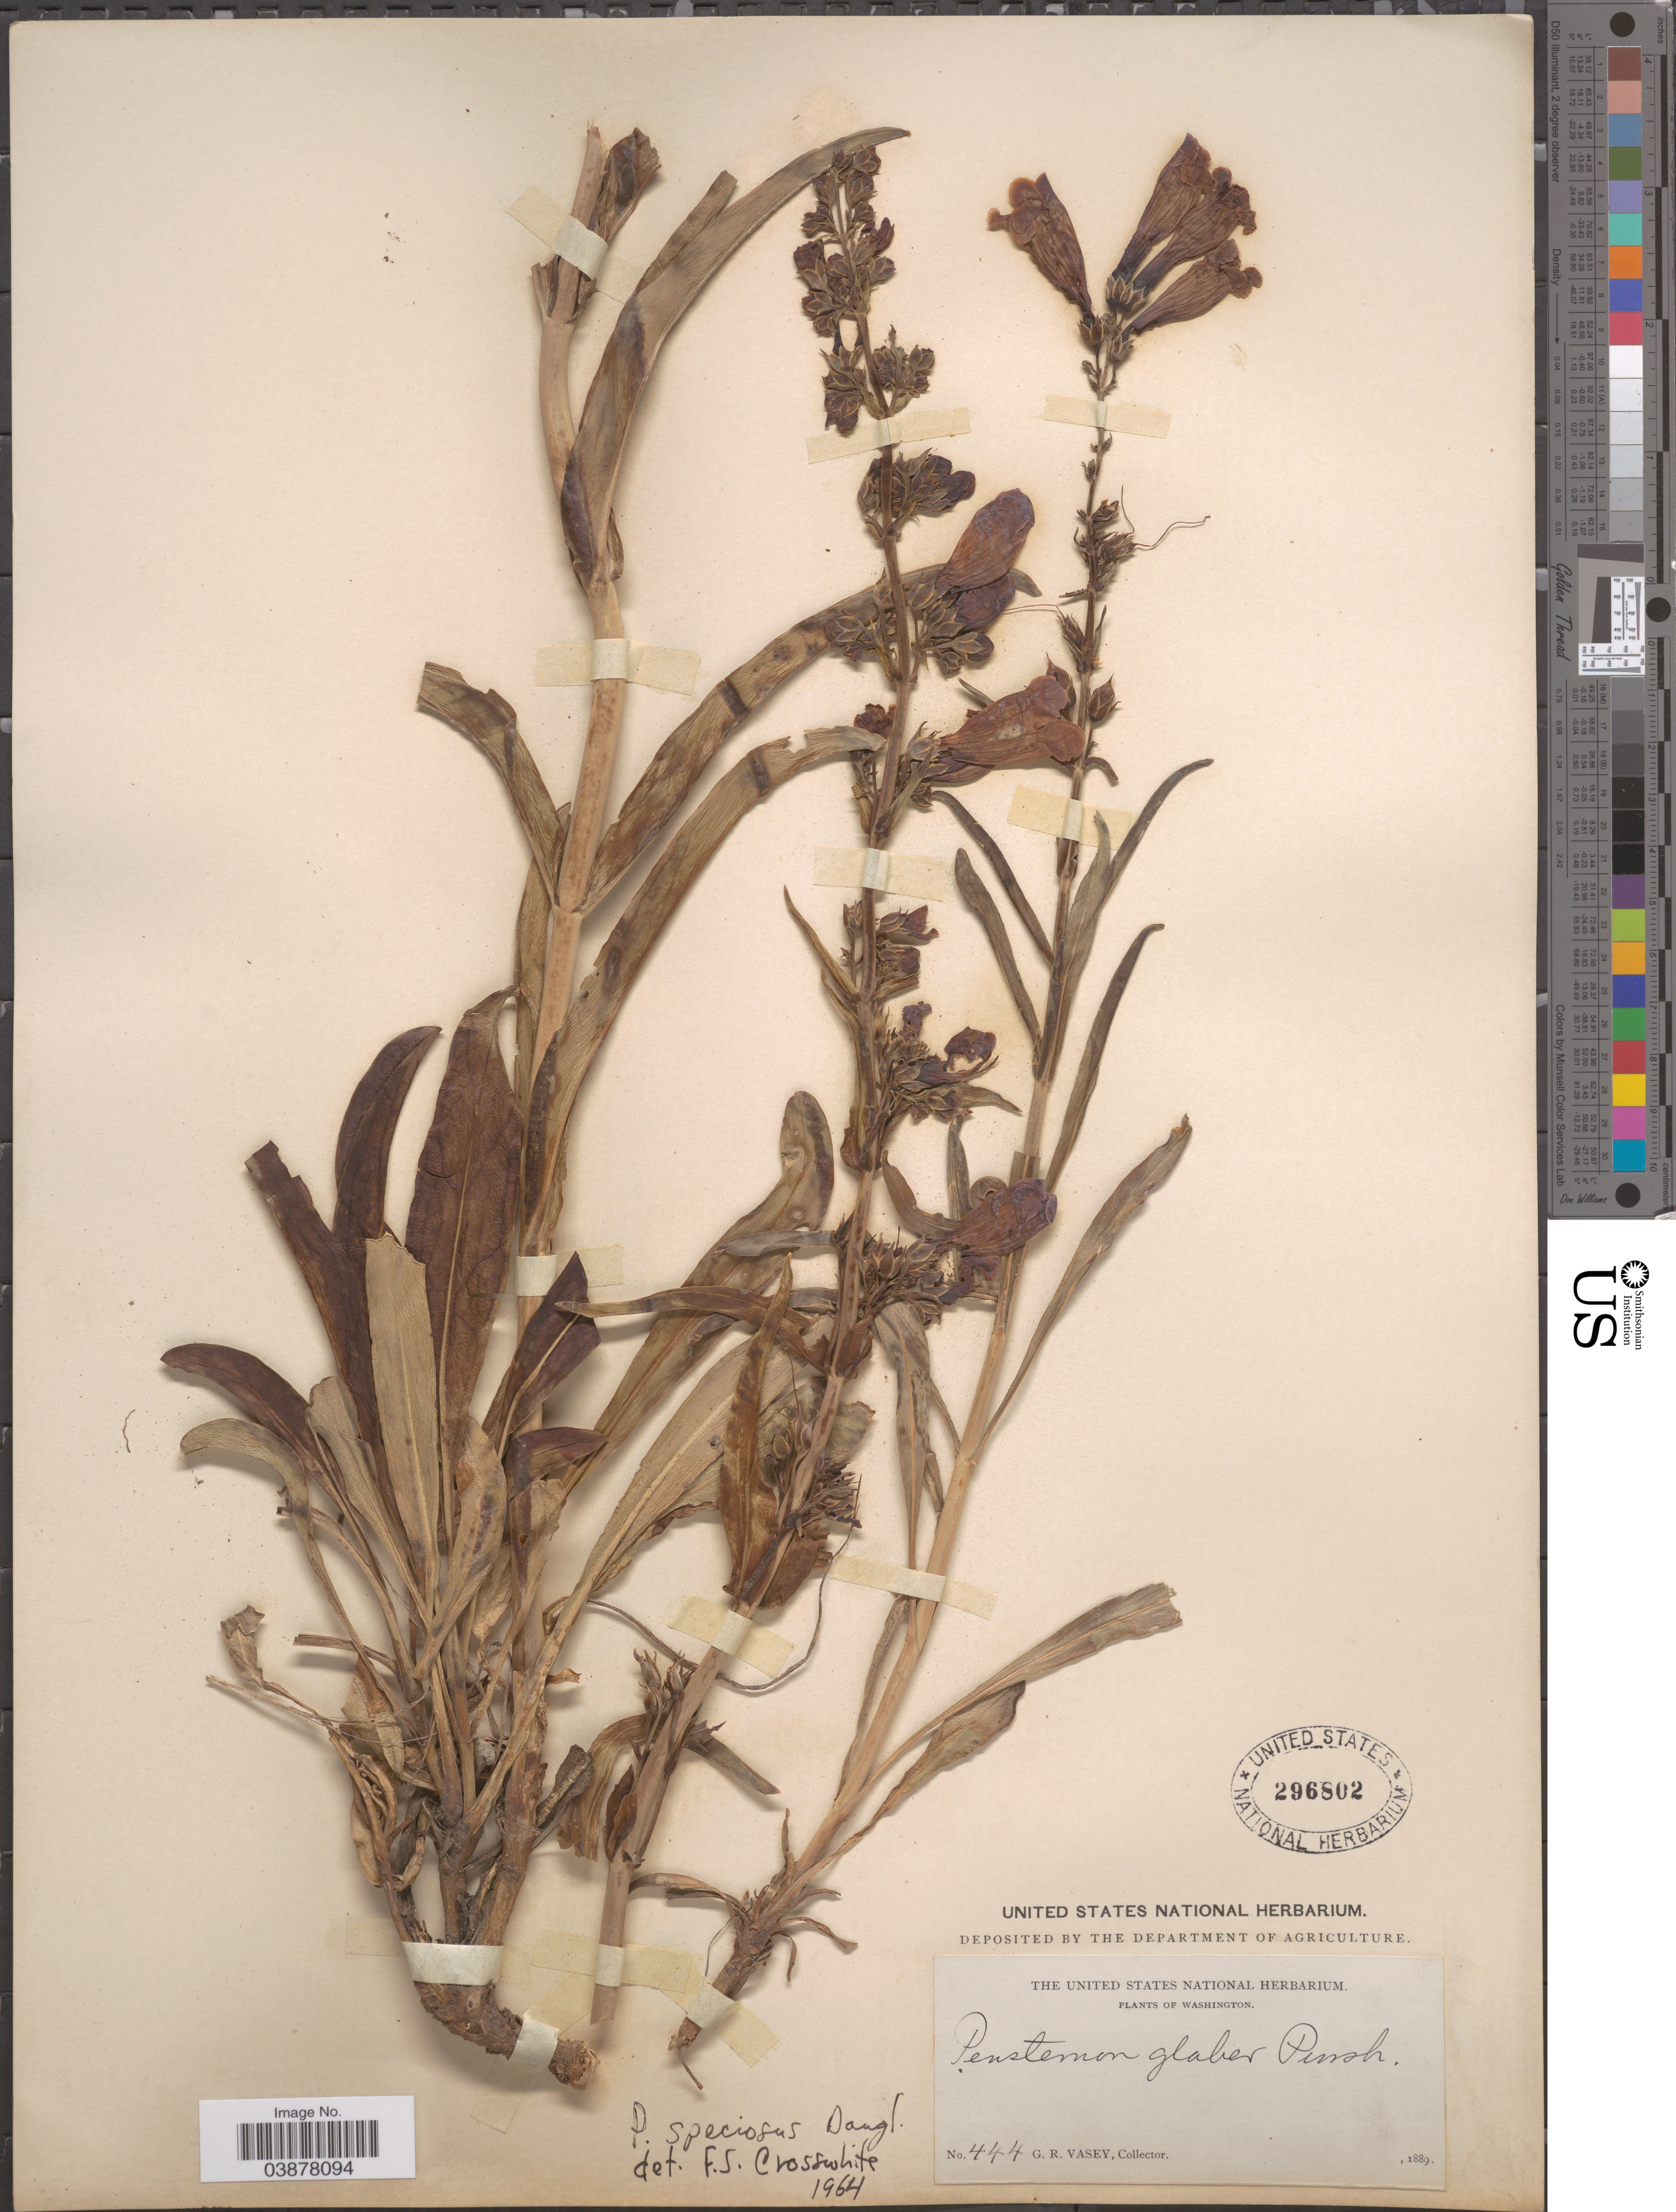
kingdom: Plantae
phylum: Tracheophyta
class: Magnoliopsida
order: Lamiales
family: Plantaginaceae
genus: Penstemon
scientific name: Penstemon speciosus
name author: Douglas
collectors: G. R. Vasey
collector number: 444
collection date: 1889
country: United States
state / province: Washington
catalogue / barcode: US 296802